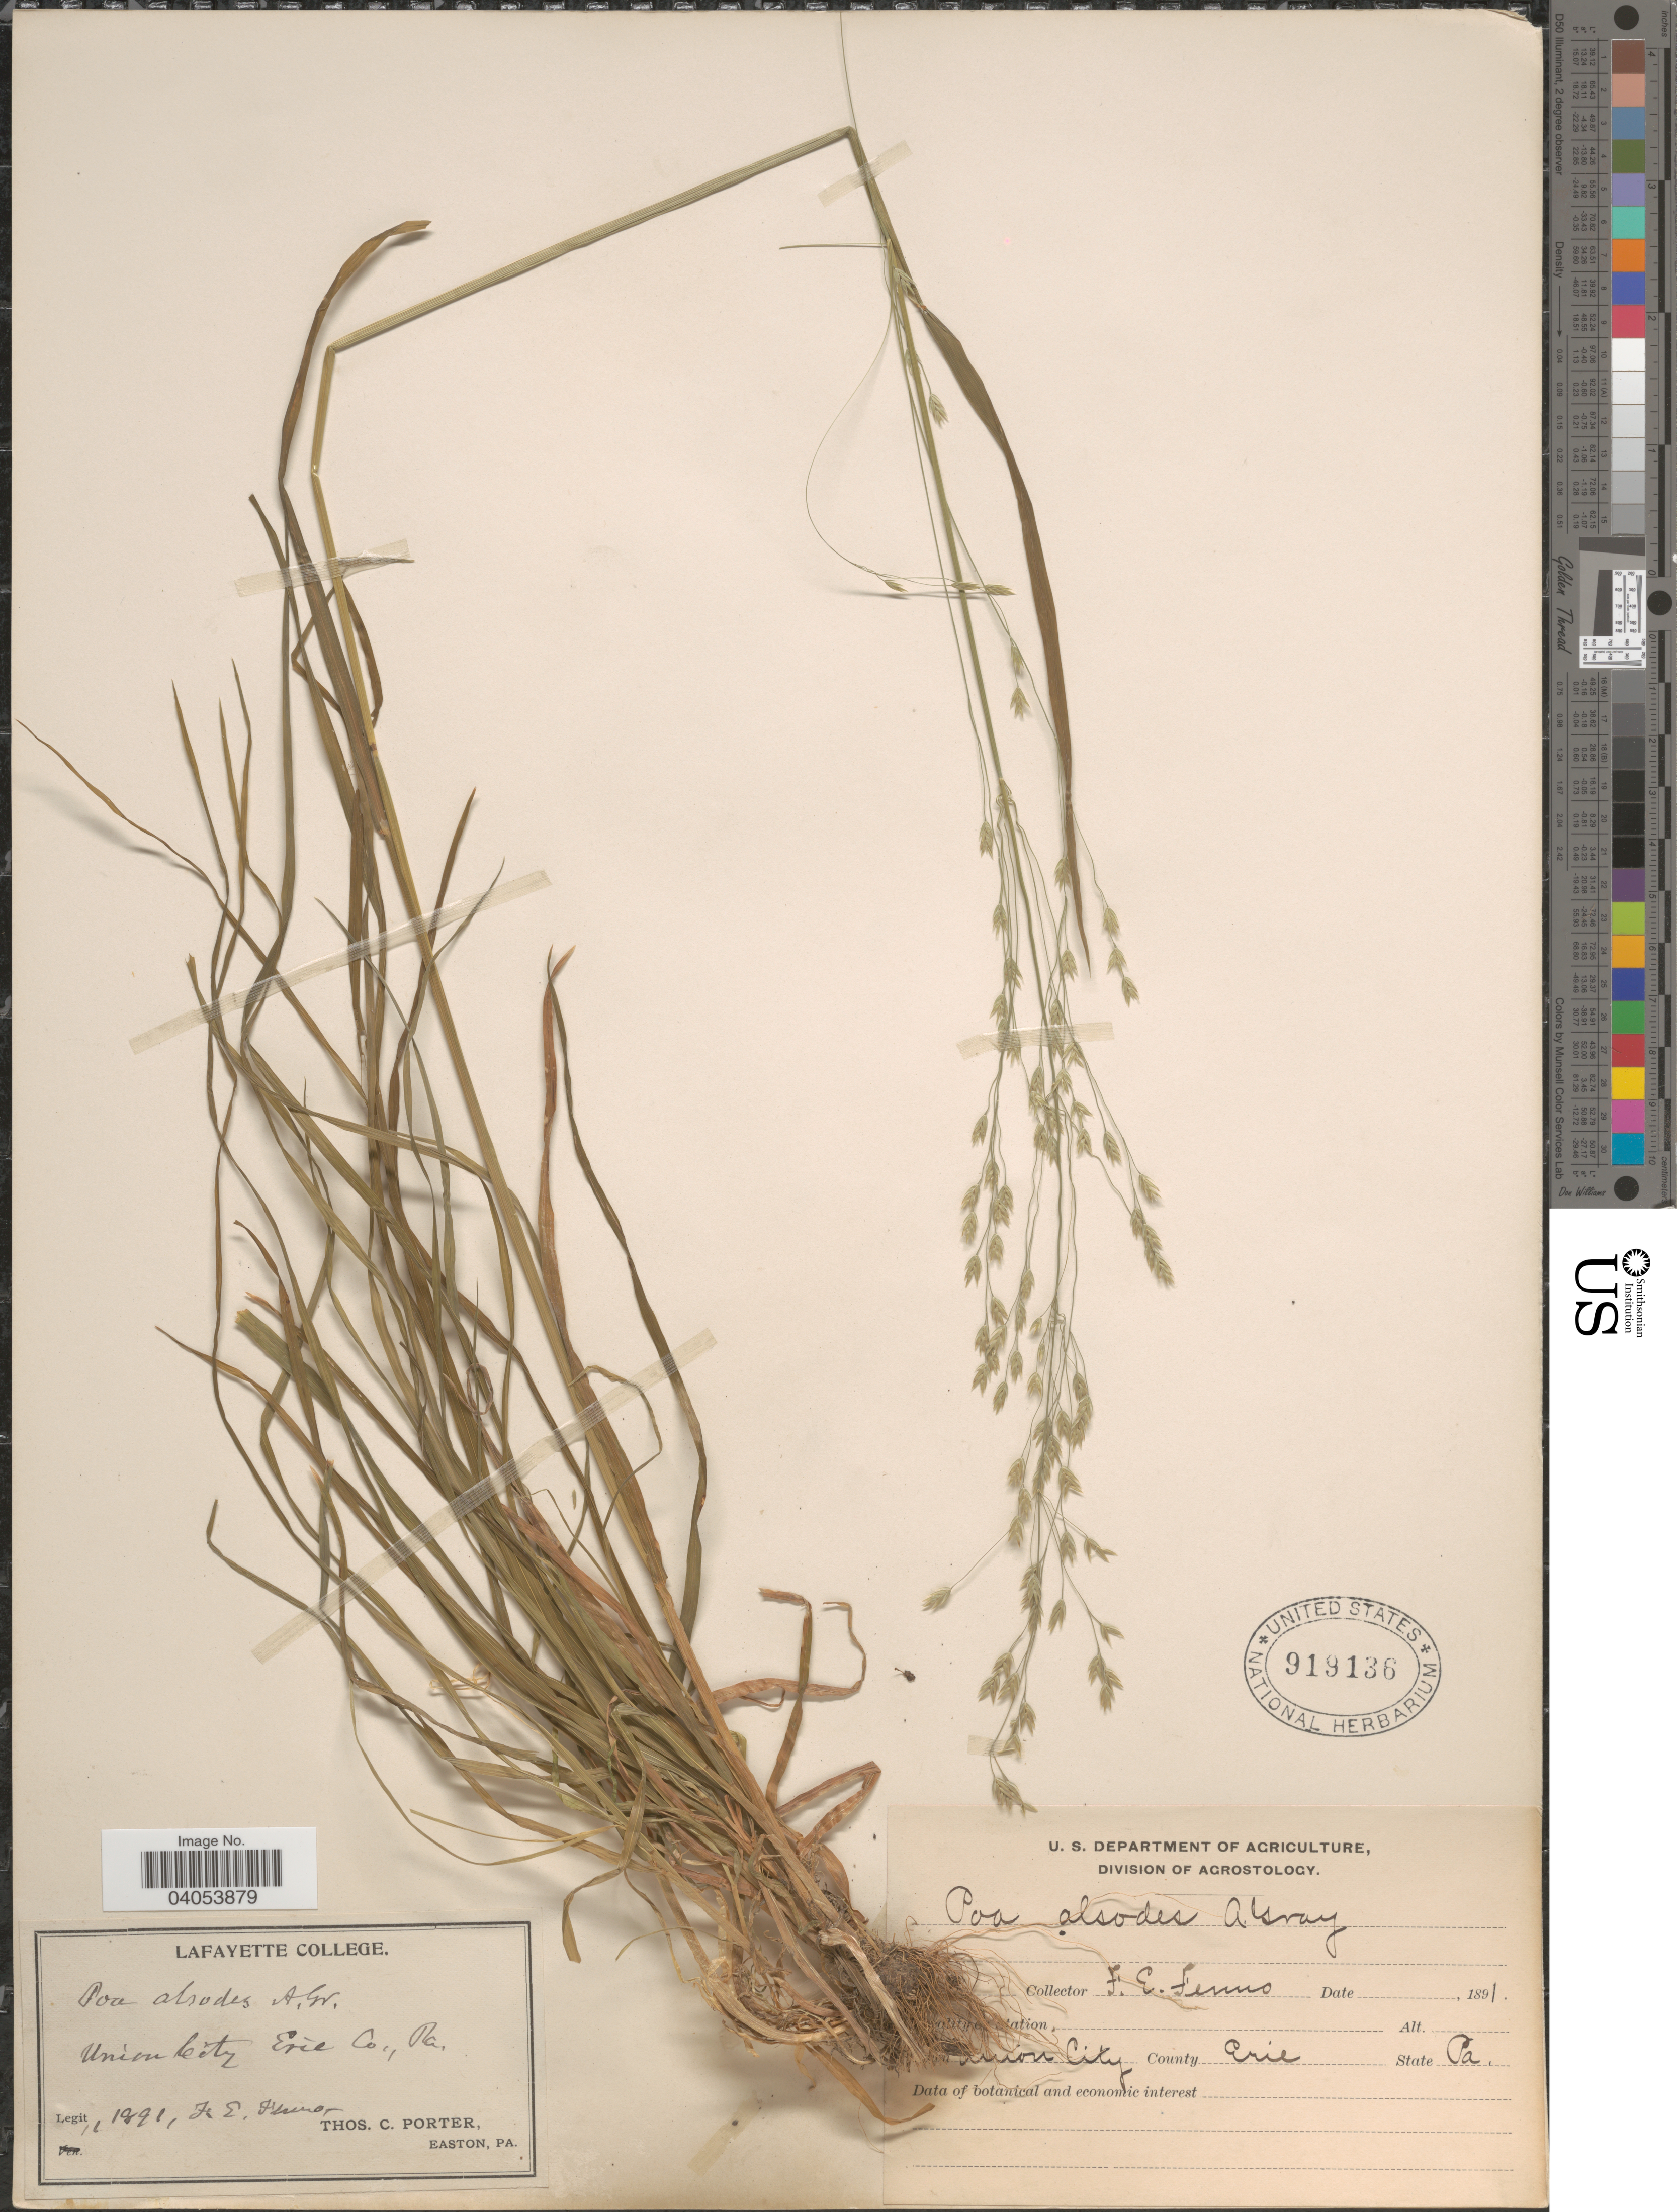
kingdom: Plantae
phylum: Tracheophyta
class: Liliopsida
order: Poales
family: Poaceae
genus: Poa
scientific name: Poa alsodes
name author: A. Gray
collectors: F. Fenno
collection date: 1891-11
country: United States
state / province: Pennsylvania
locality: Union City. Erie Co.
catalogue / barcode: US 919136